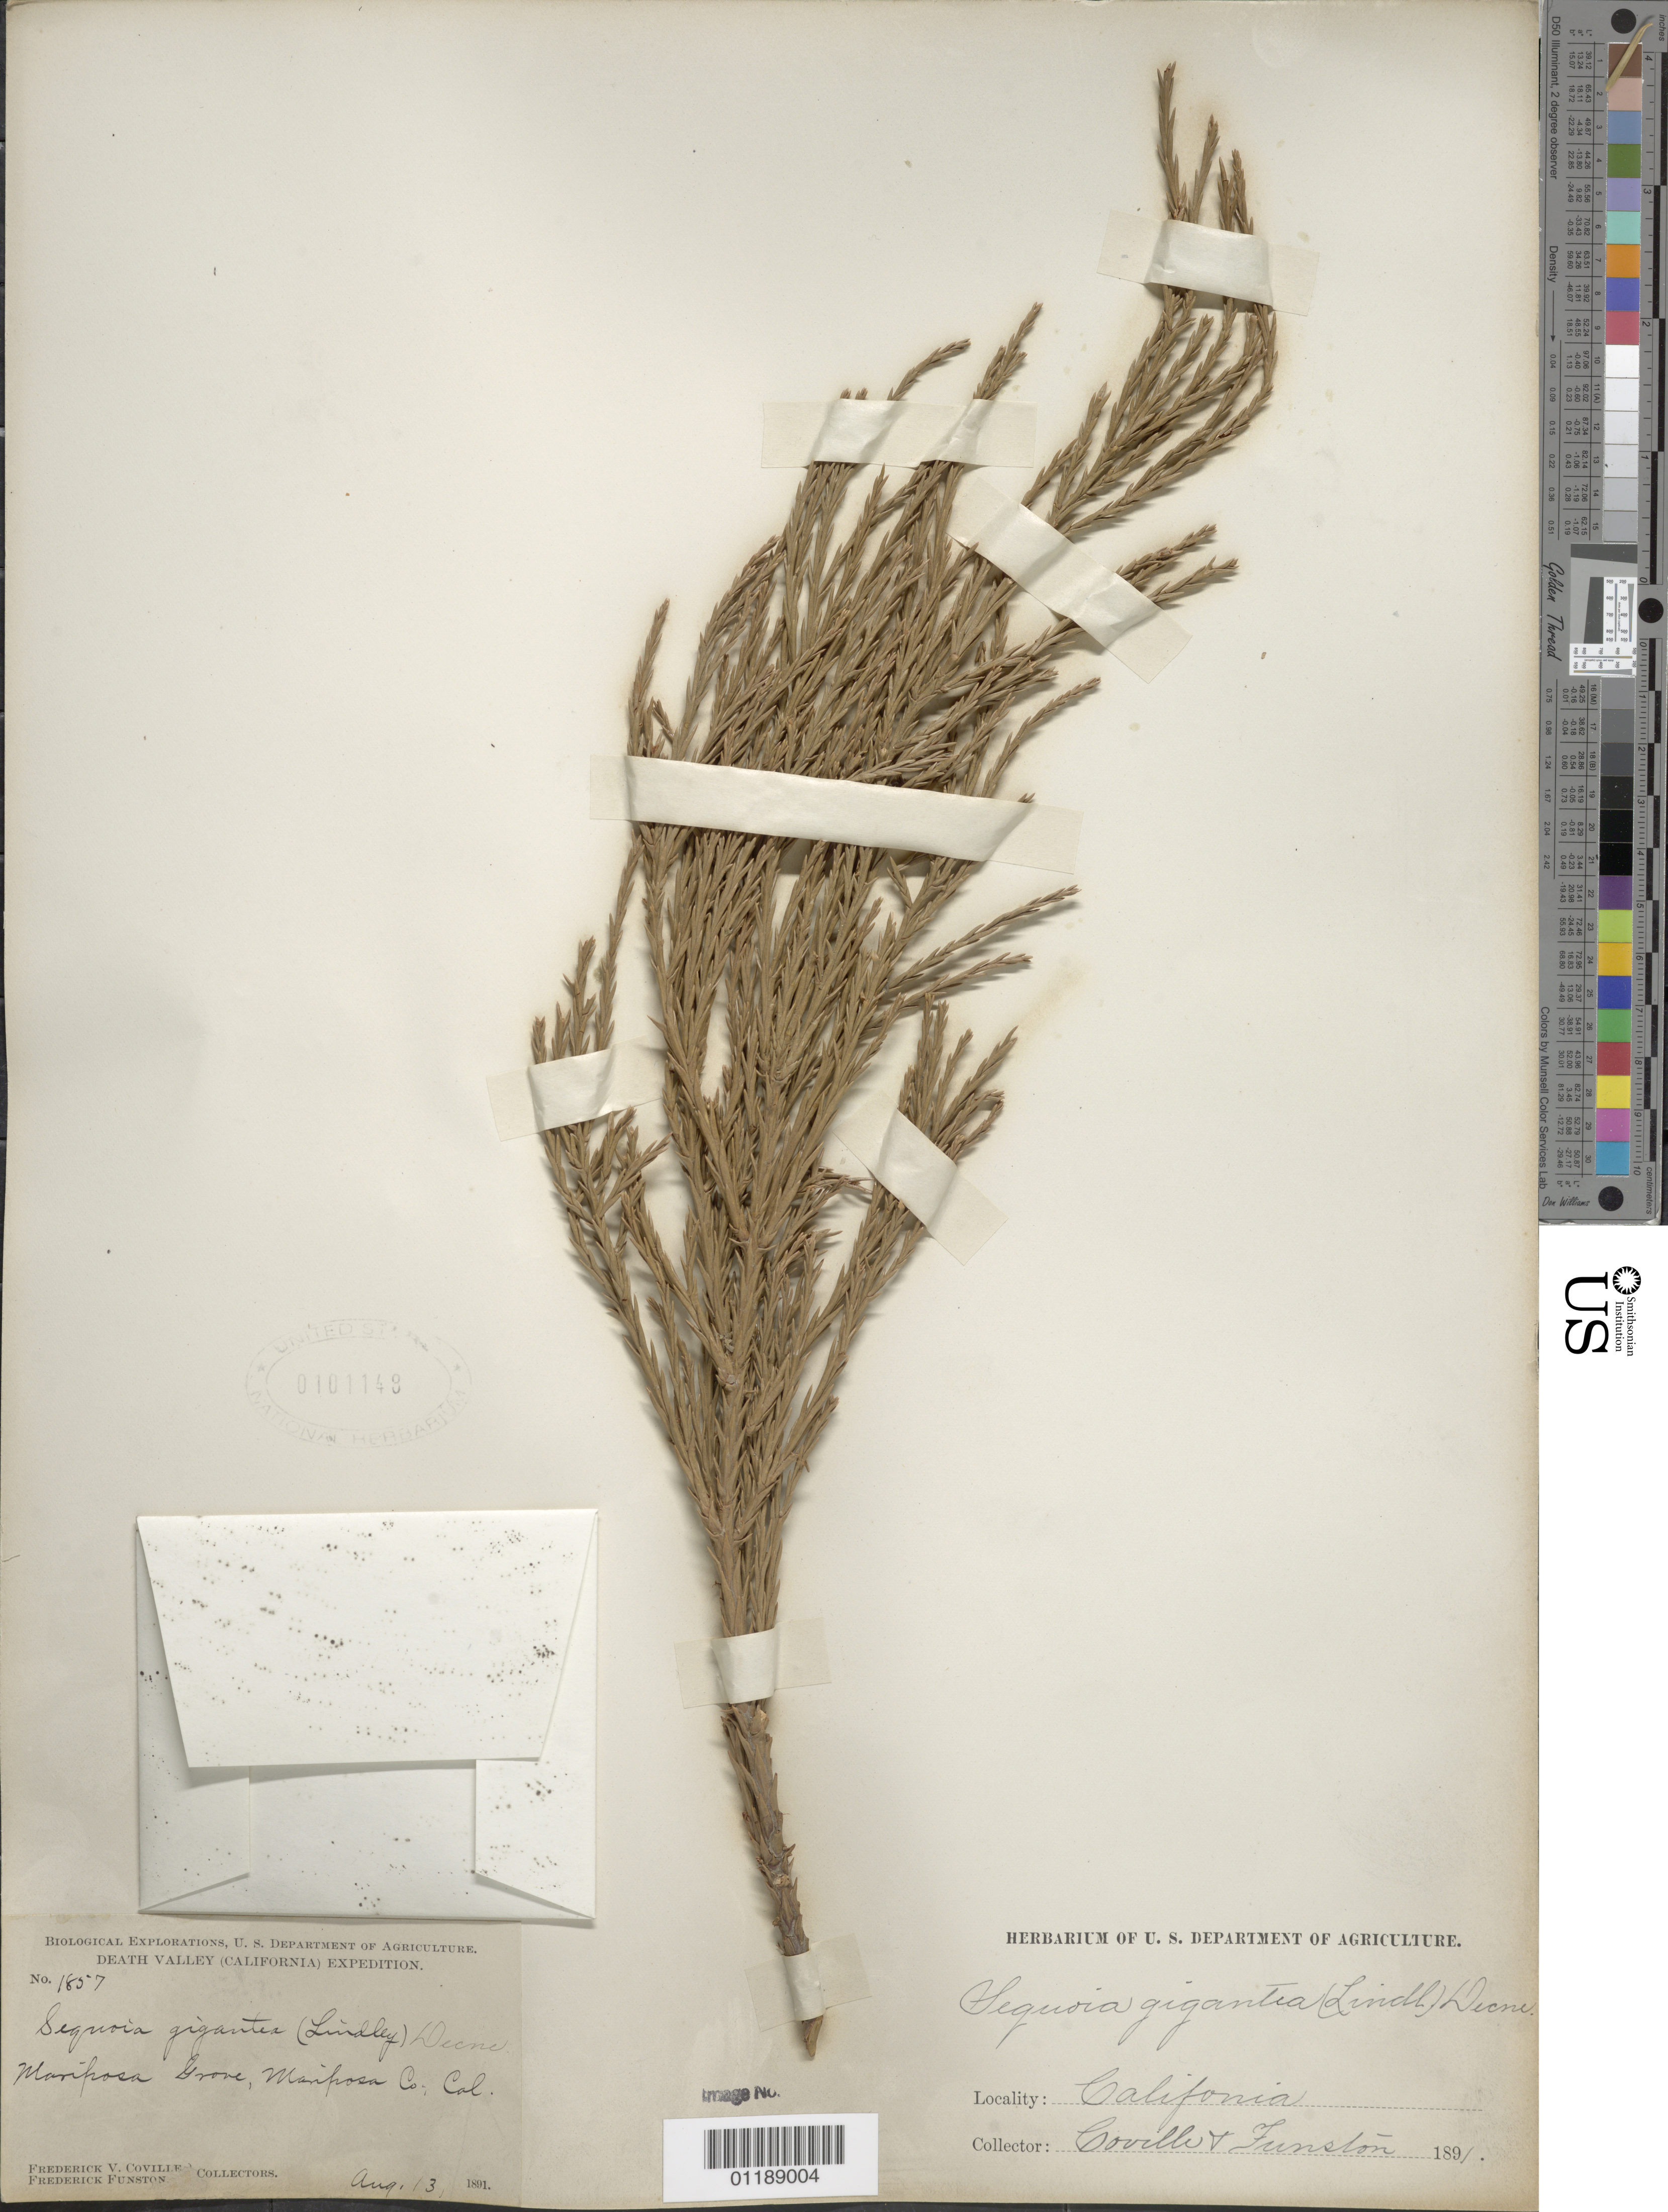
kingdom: Plantae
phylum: Tracheophyta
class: Pinopsida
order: Pinales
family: Cupressaceae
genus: Sequoia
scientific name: Sequoia gigantea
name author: (Lindl.) Decne.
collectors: F. V. Coville & F. Funston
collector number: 1857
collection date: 1891-08-13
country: United States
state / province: California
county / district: Mariposa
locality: Mariposa Grove.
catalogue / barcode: US 101148